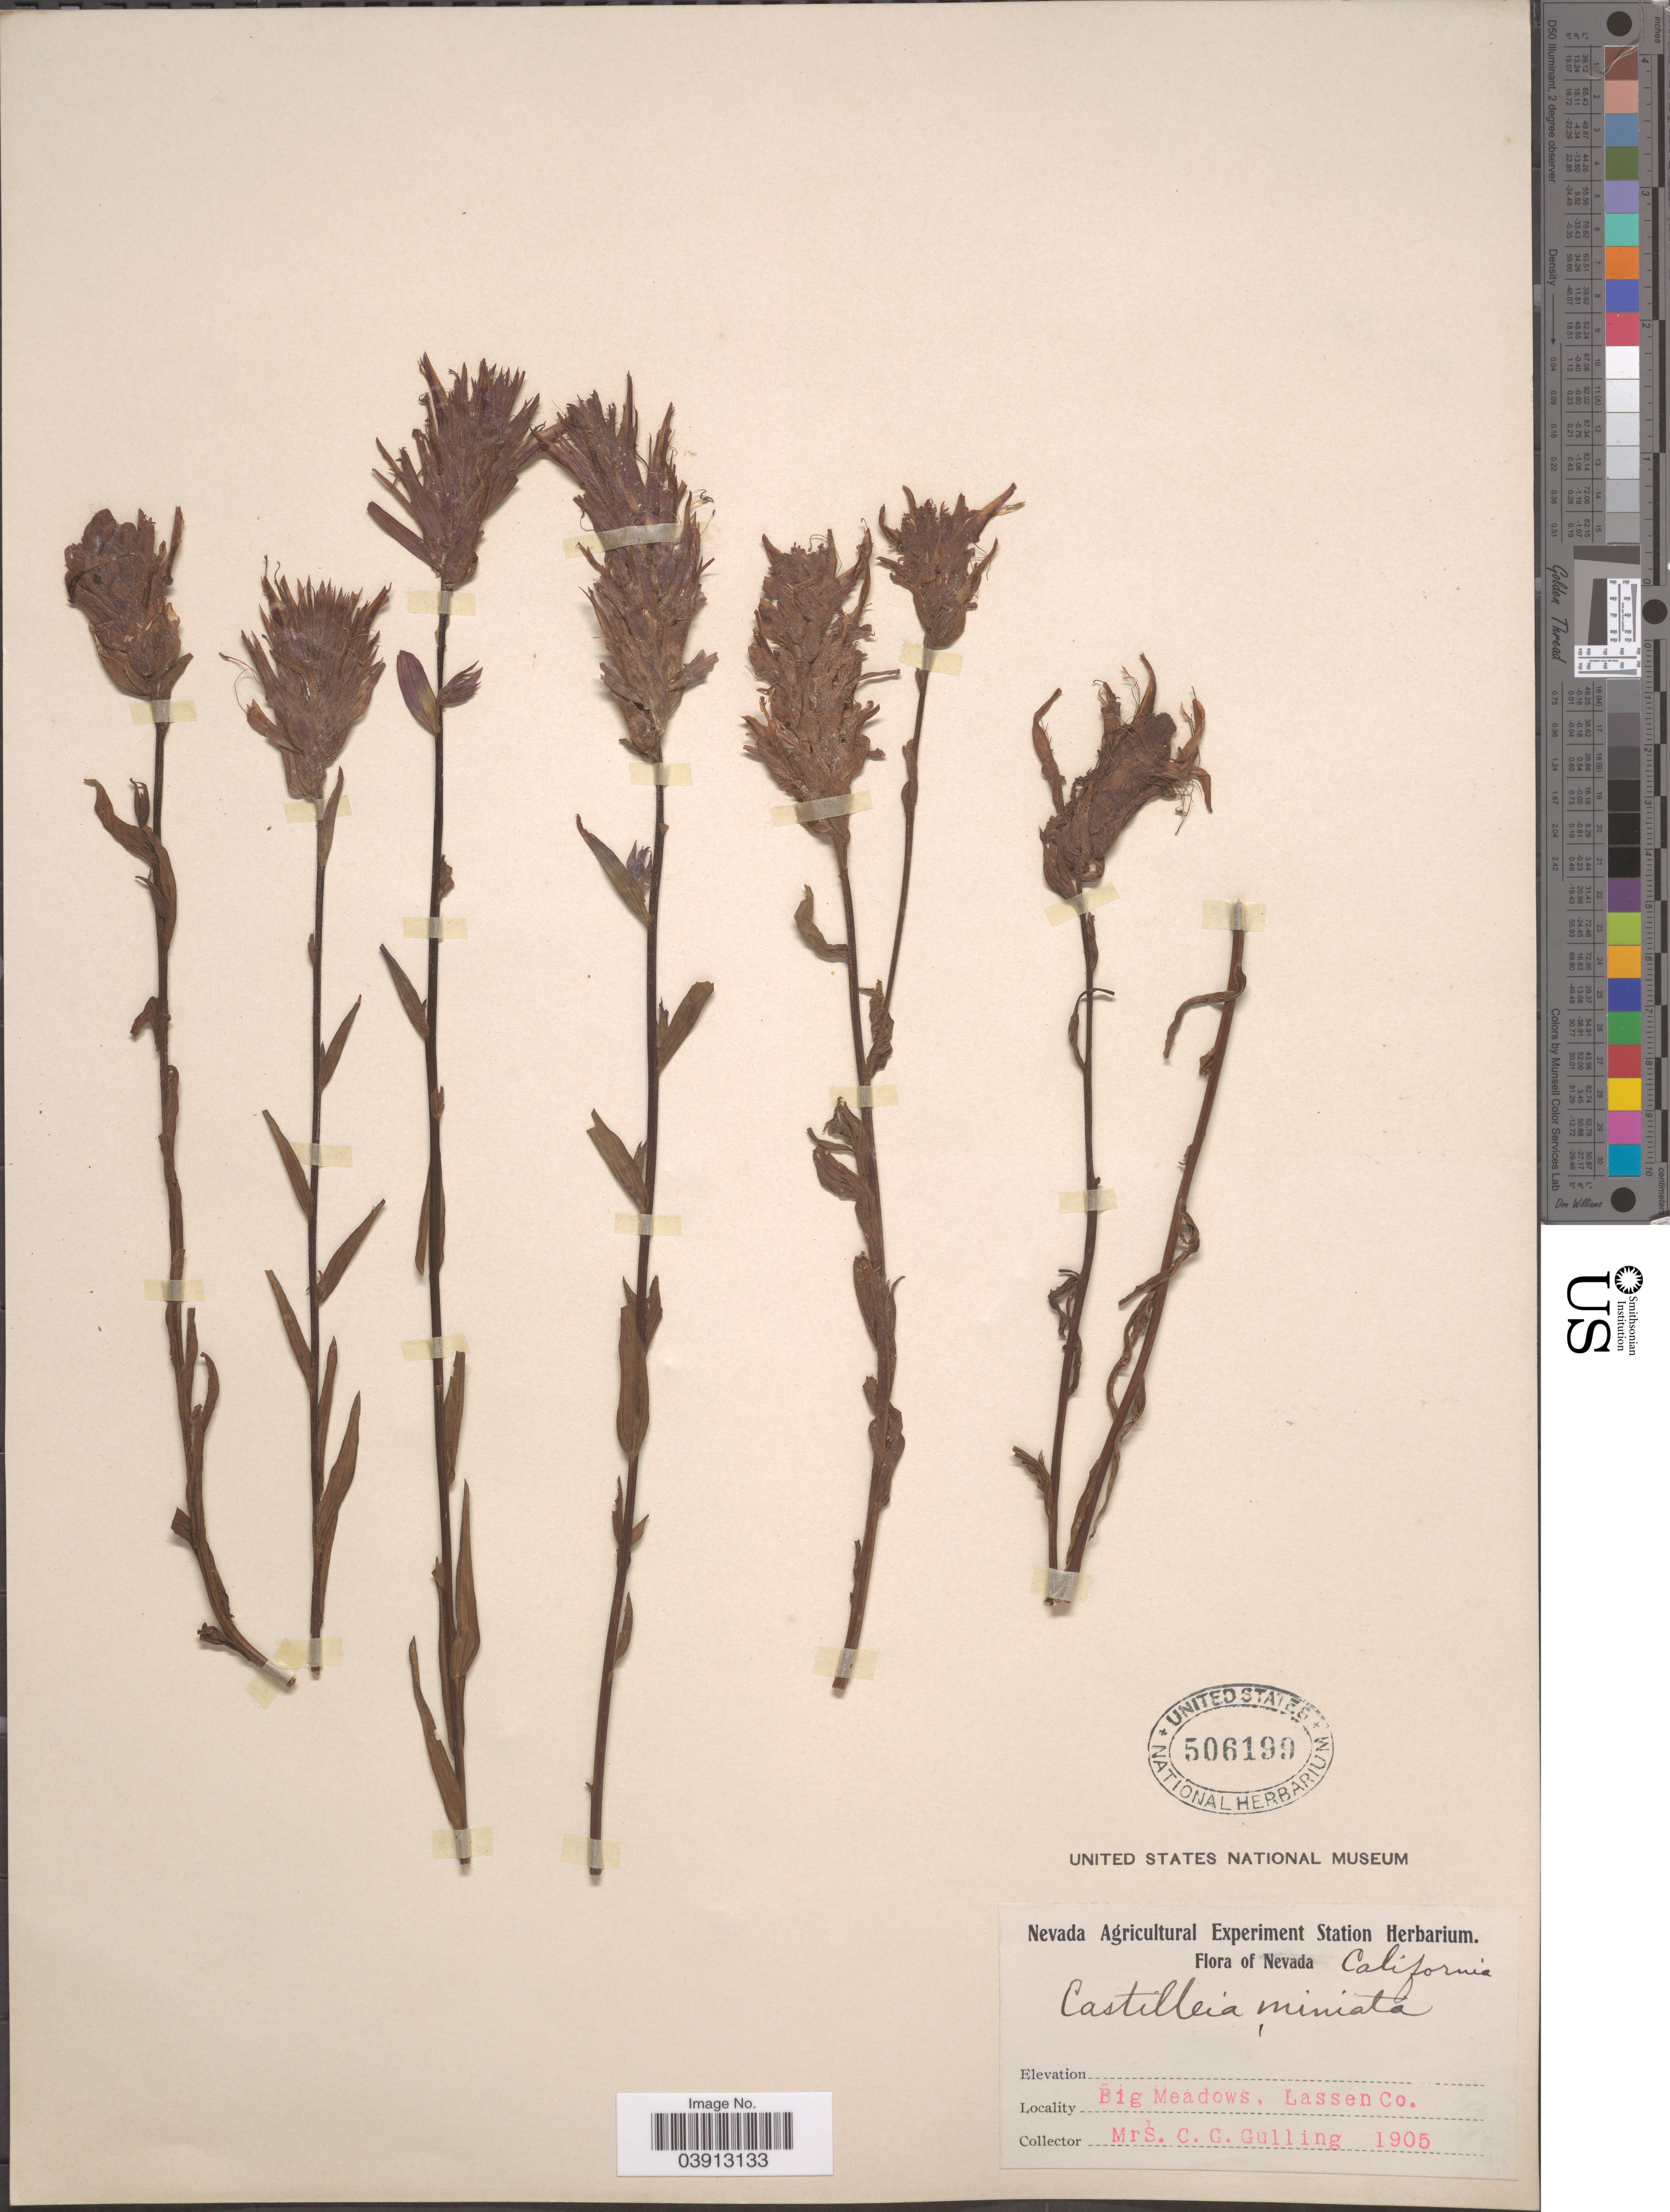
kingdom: Plantae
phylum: Tracheophyta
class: Magnoliopsida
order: Lamiales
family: Orobanchaceae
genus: Castilleja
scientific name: Castilleja miniata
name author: Douglas ex Hook.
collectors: C. Gulling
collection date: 1905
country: United States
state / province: California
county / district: Lassen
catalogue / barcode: US 506199